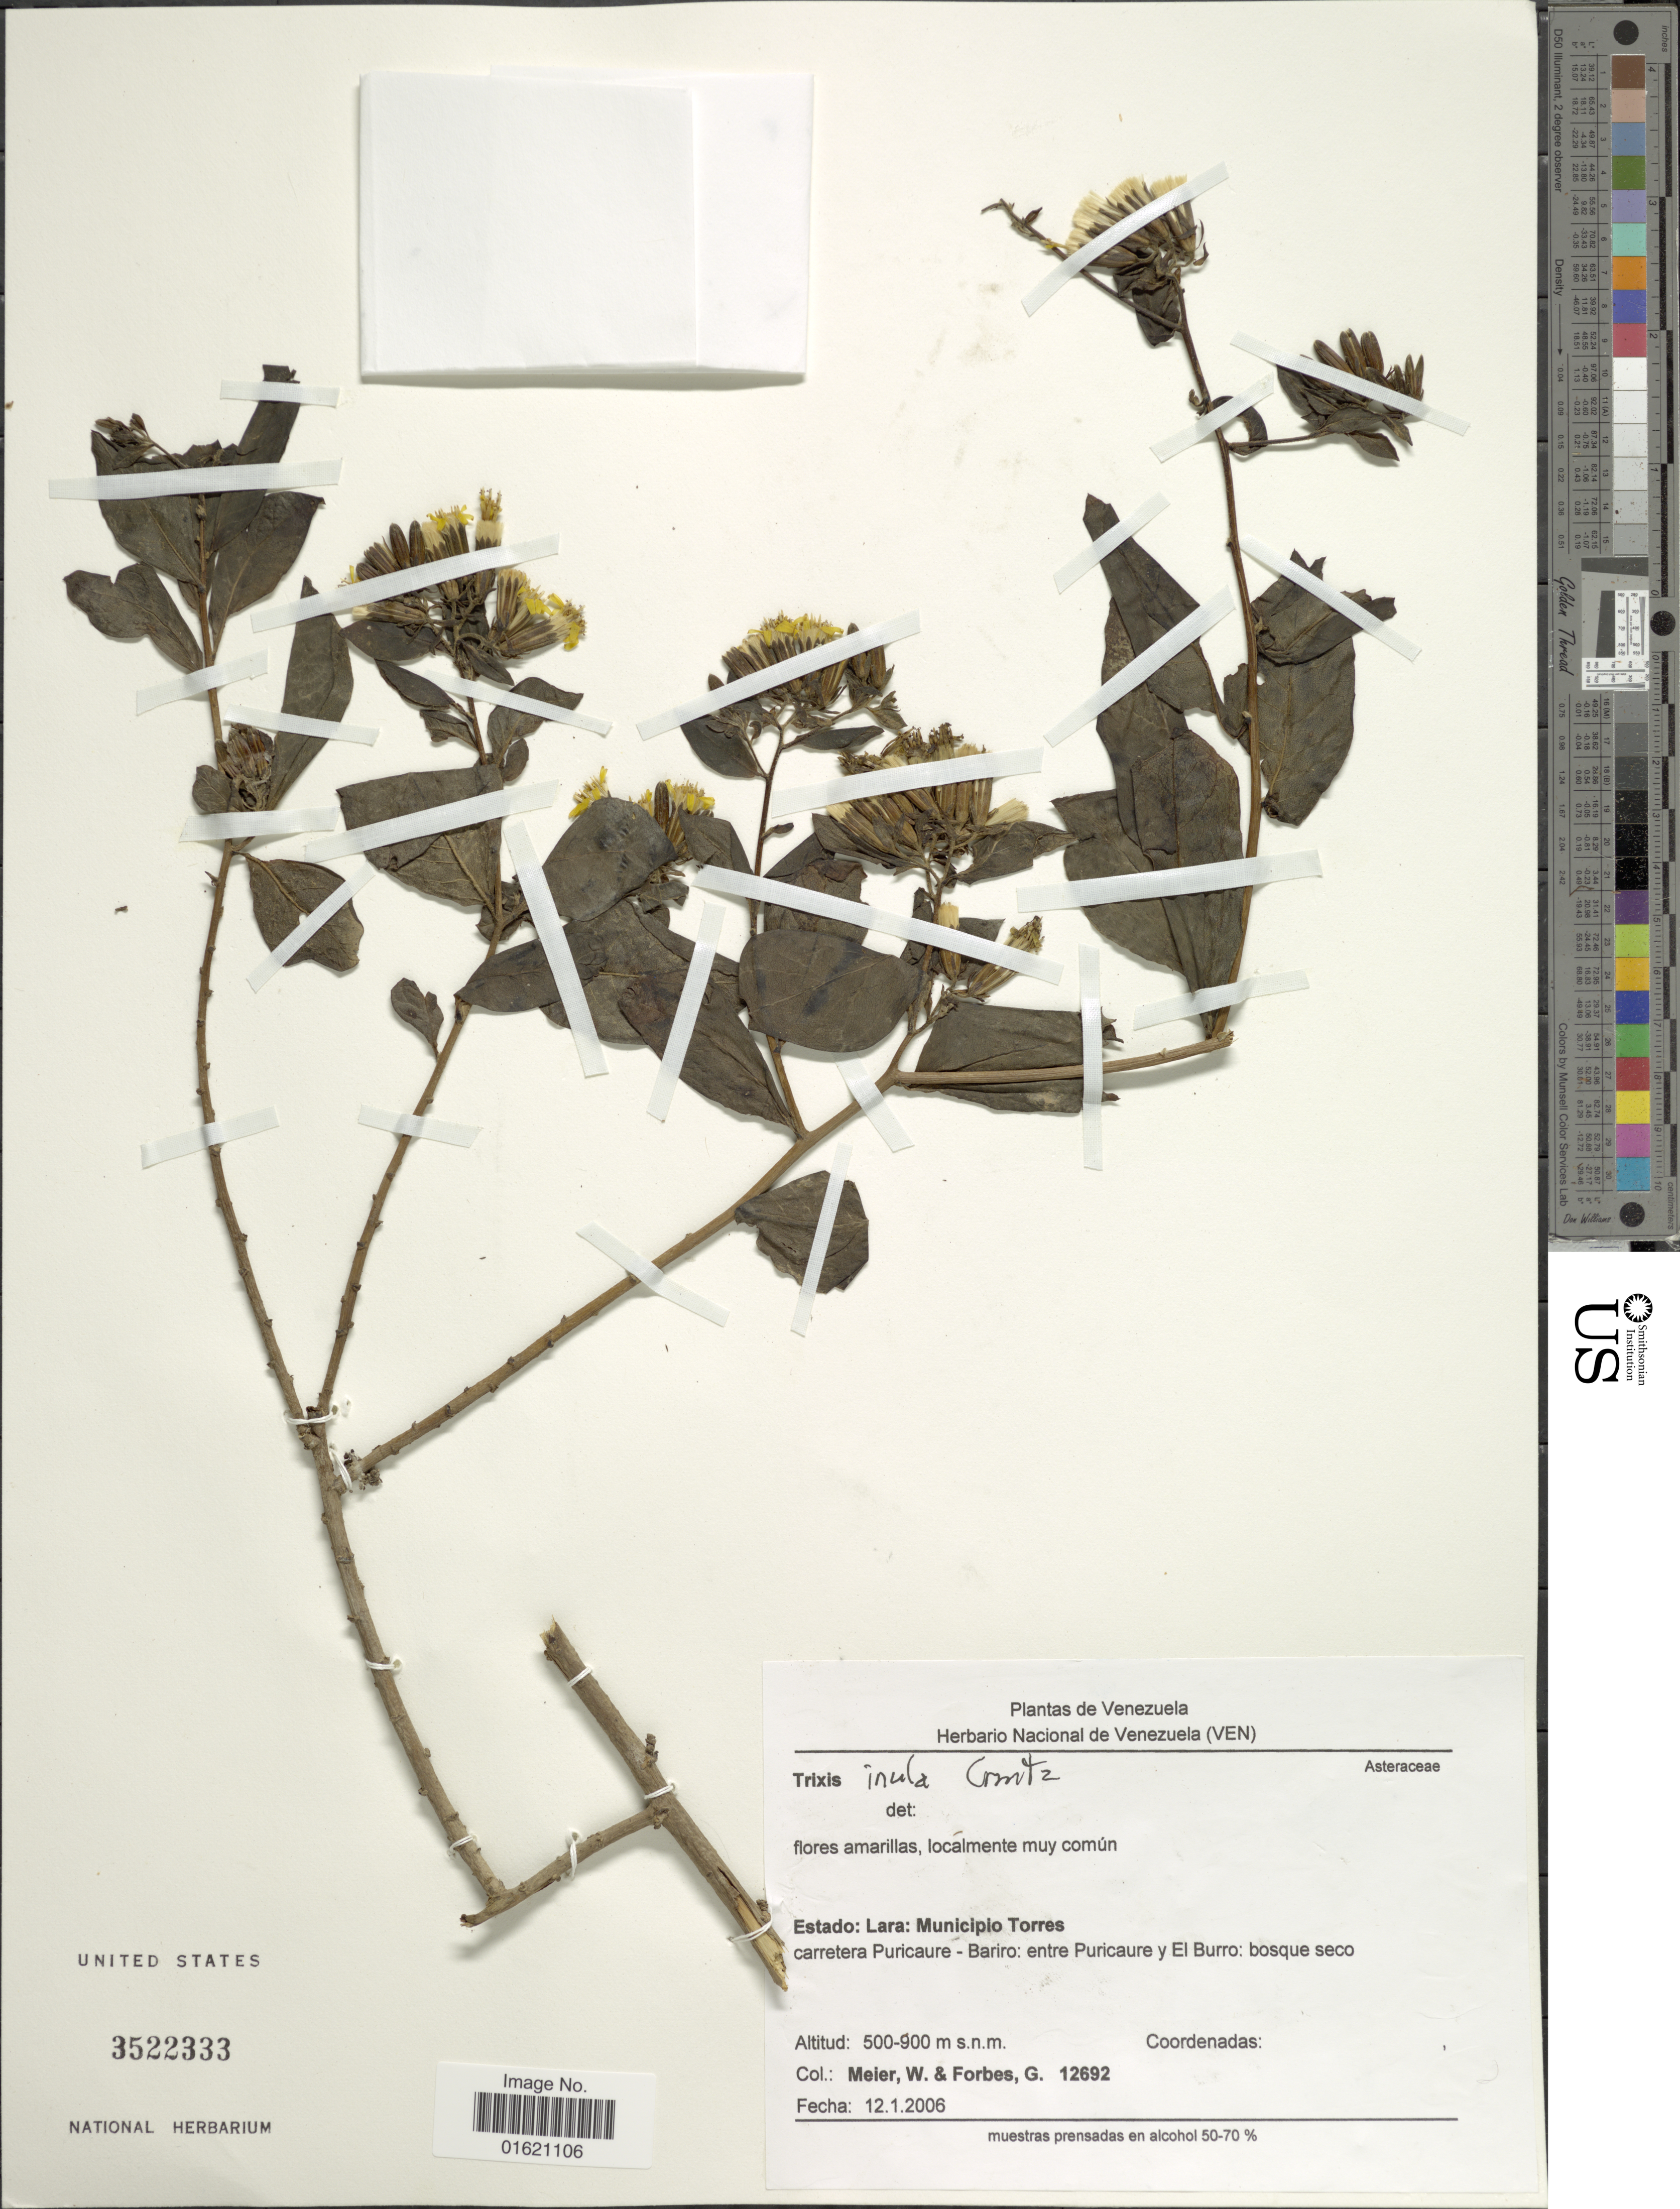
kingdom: Plantae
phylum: Tracheophyta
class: Magnoliopsida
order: Asterales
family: Asteraceae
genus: Trixis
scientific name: Trixis inula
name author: Crantz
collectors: W. Meier & G. Forbes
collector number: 12692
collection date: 2006-01-12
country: Venezuela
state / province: Lara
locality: Municipio Torres, carretera Puricaure, Bariro: entre Puricaure y El Burro: bosque seco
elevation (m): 500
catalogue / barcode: US 3522333